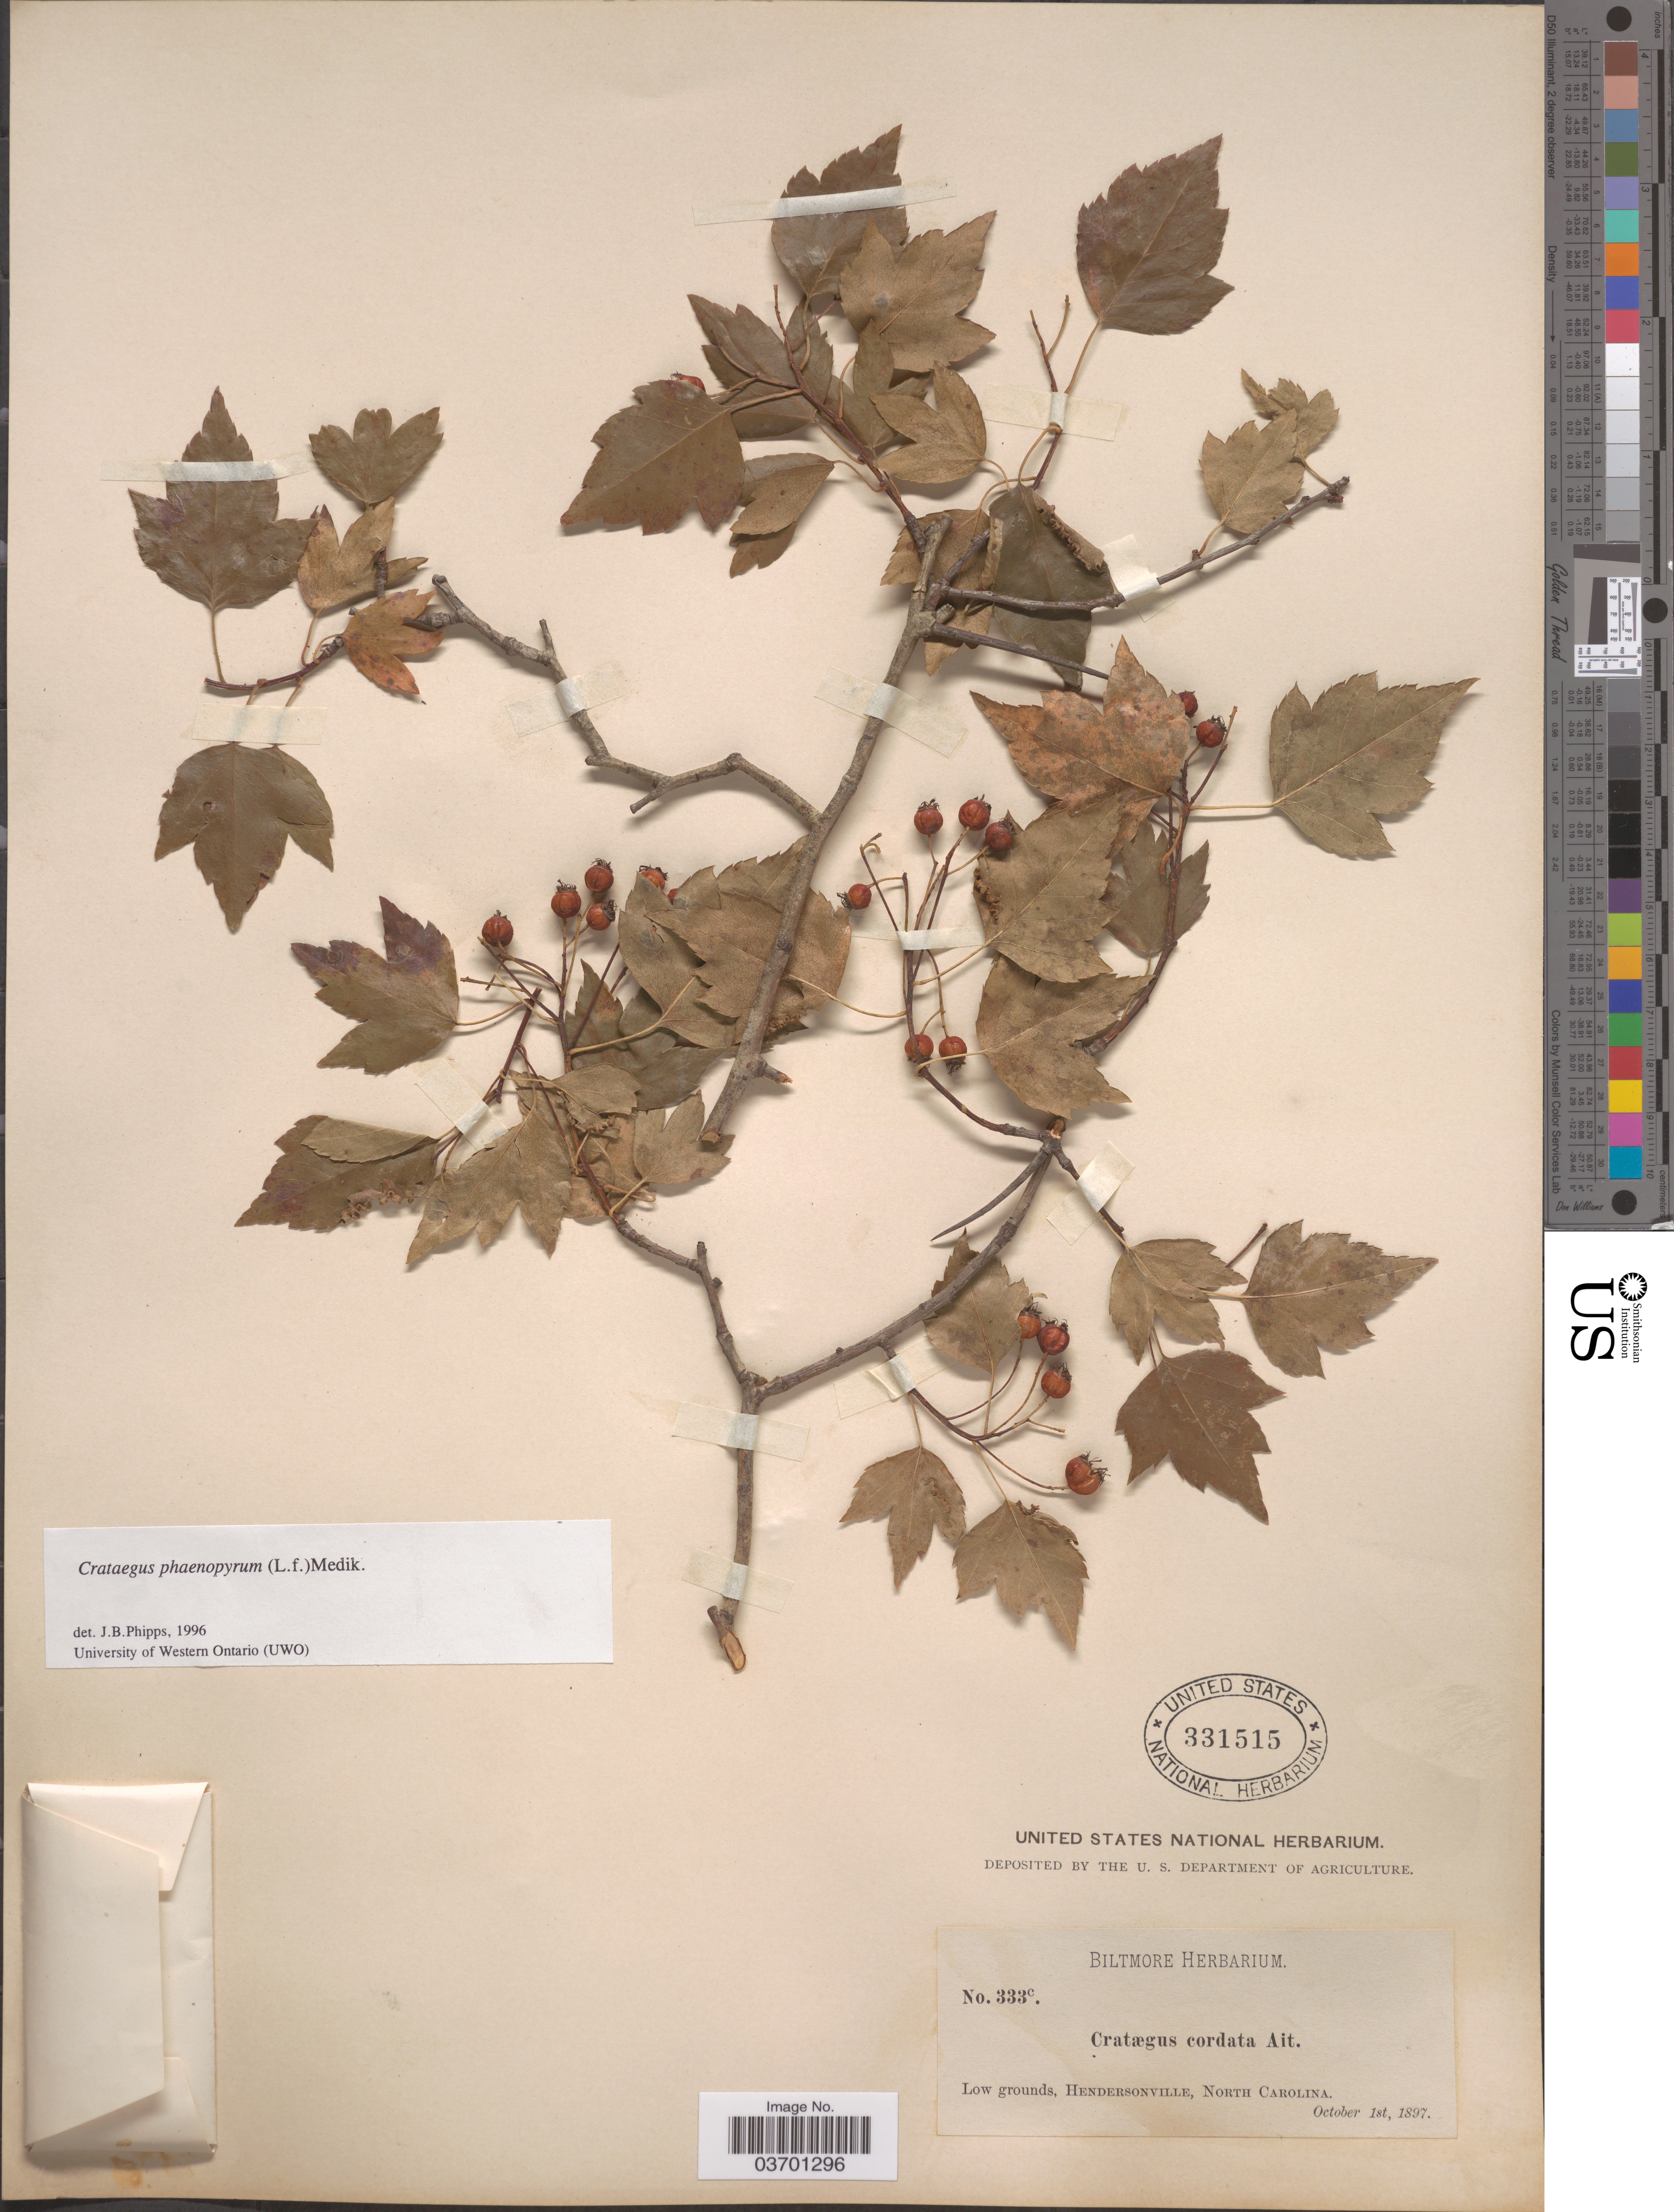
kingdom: Plantae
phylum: Tracheophyta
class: Magnoliopsida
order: Rosales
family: Rosaceae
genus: Crataegus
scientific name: Crataegus phaenopyrum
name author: (L. f.) Medik.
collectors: ex herb. Biltmore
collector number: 333c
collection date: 1897-10-01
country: United States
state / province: North Carolina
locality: Low grounds, Hendersonville.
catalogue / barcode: US 331515